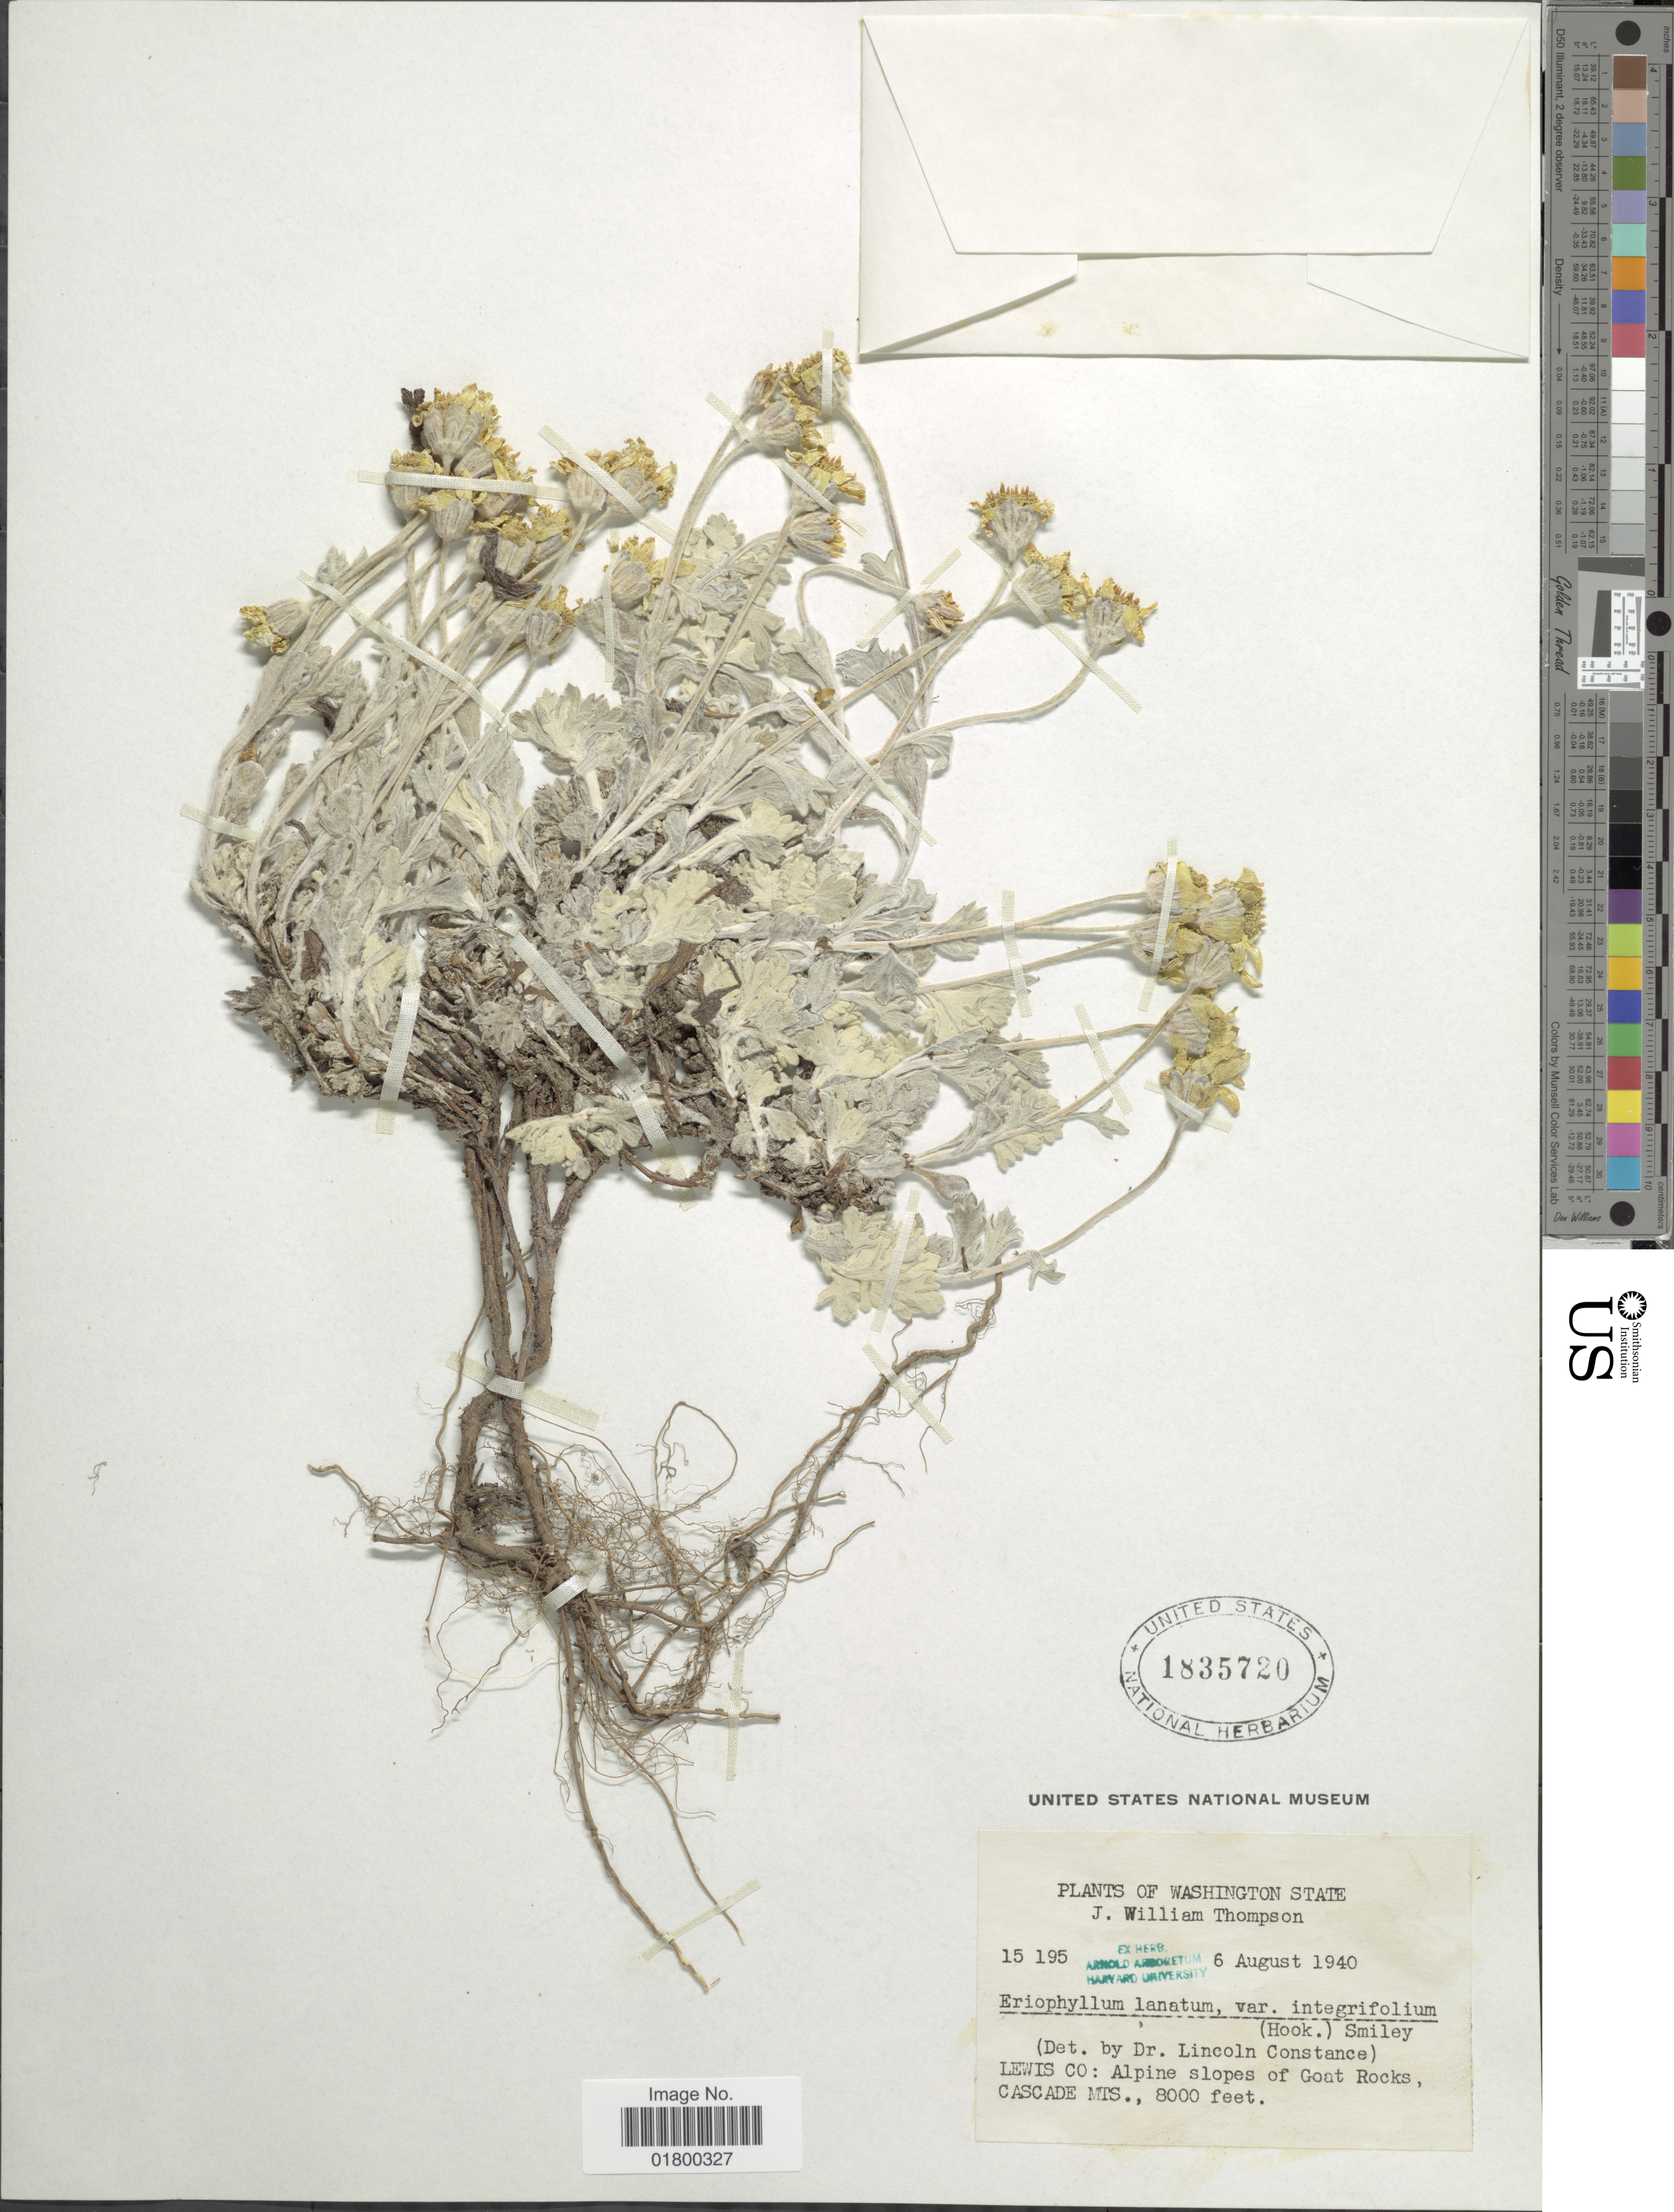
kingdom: Plantae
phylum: Tracheophyta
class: Magnoliopsida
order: Asterales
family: Asteraceae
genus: Eriophyllum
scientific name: Eriophyllum lanatum var. integrifolium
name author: (Hook.) Smiley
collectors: J. W. Thompson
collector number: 15195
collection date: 1940-08-06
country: United States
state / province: Washington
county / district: Lewis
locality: Washington State, Lewis Co: Alpine slopes of Goat Rocks, Cascade Mts.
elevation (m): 2438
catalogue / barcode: US 1835720